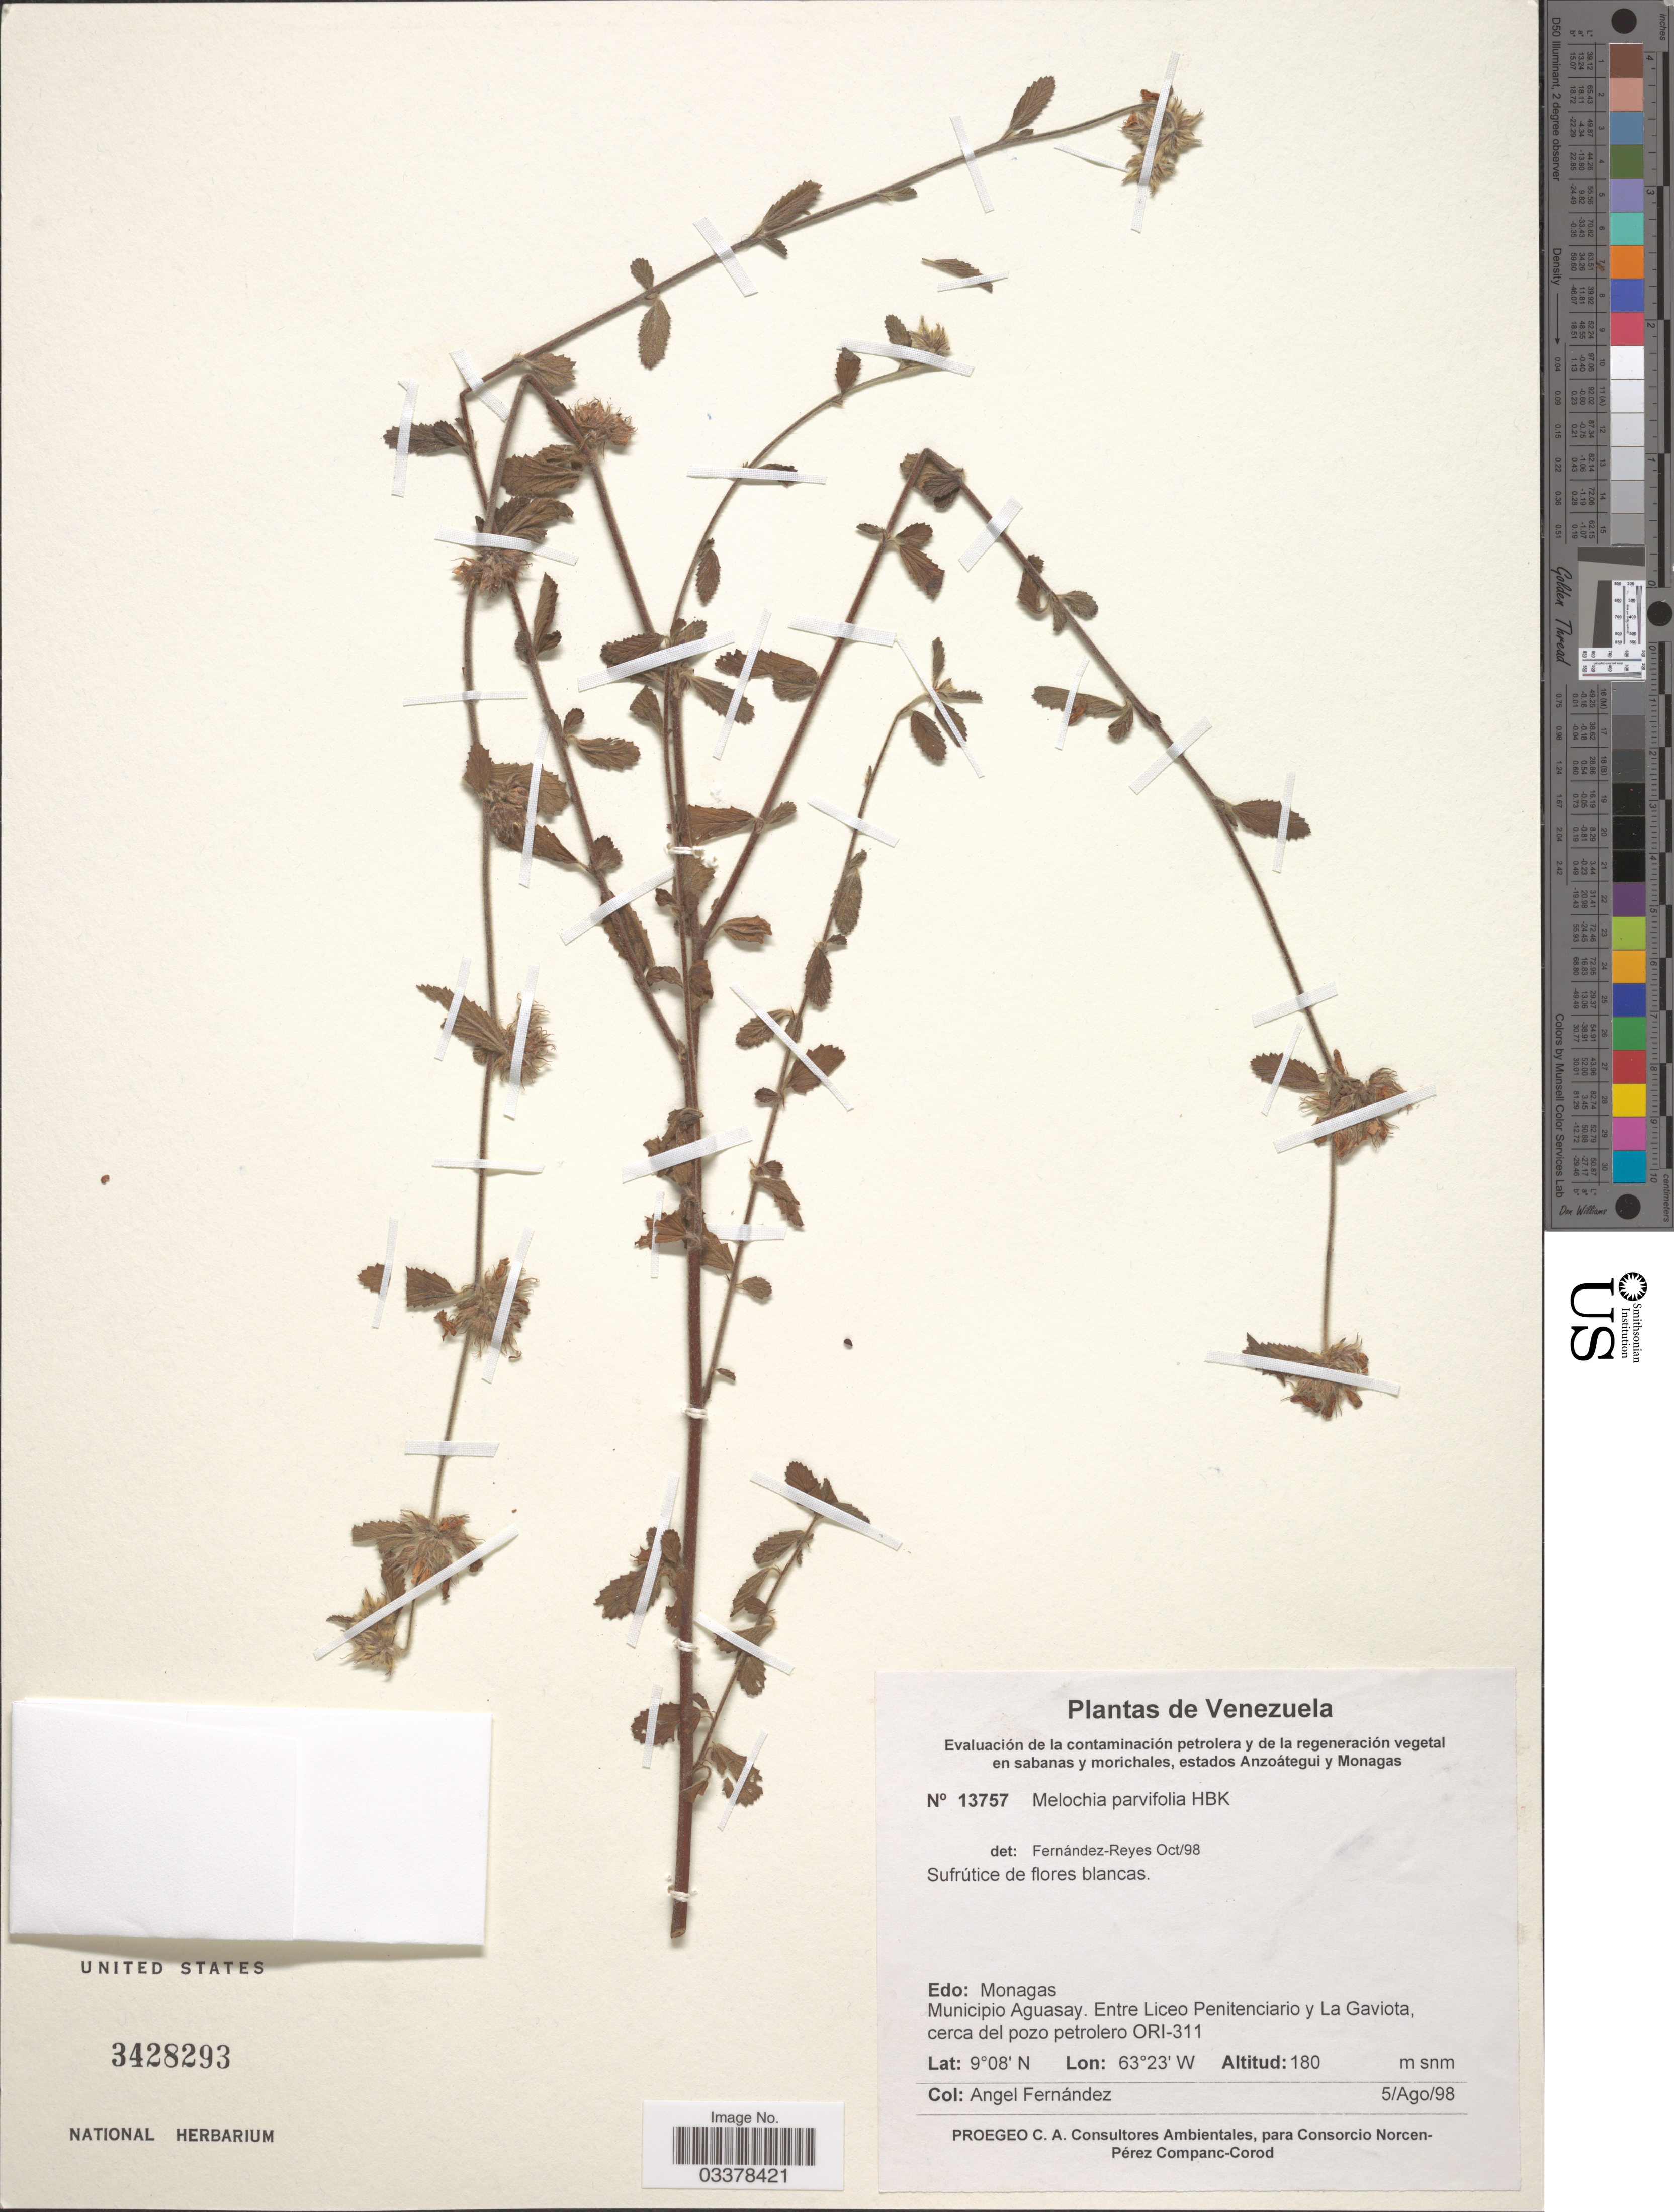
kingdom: Plantae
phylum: Tracheophyta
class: Magnoliopsida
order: Malvales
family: Malvaceae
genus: Melochia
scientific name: Melochia parvifolia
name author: Kunth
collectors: Á. Fernández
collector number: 13757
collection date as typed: Transcribed d/m/y: 5/8/98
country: Venezuela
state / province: Monagas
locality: Municipio Aguasay. Entre Penitenciario y La Gaviota, cerca del pozo petrolero ORI-311.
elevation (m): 180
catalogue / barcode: US 3428293